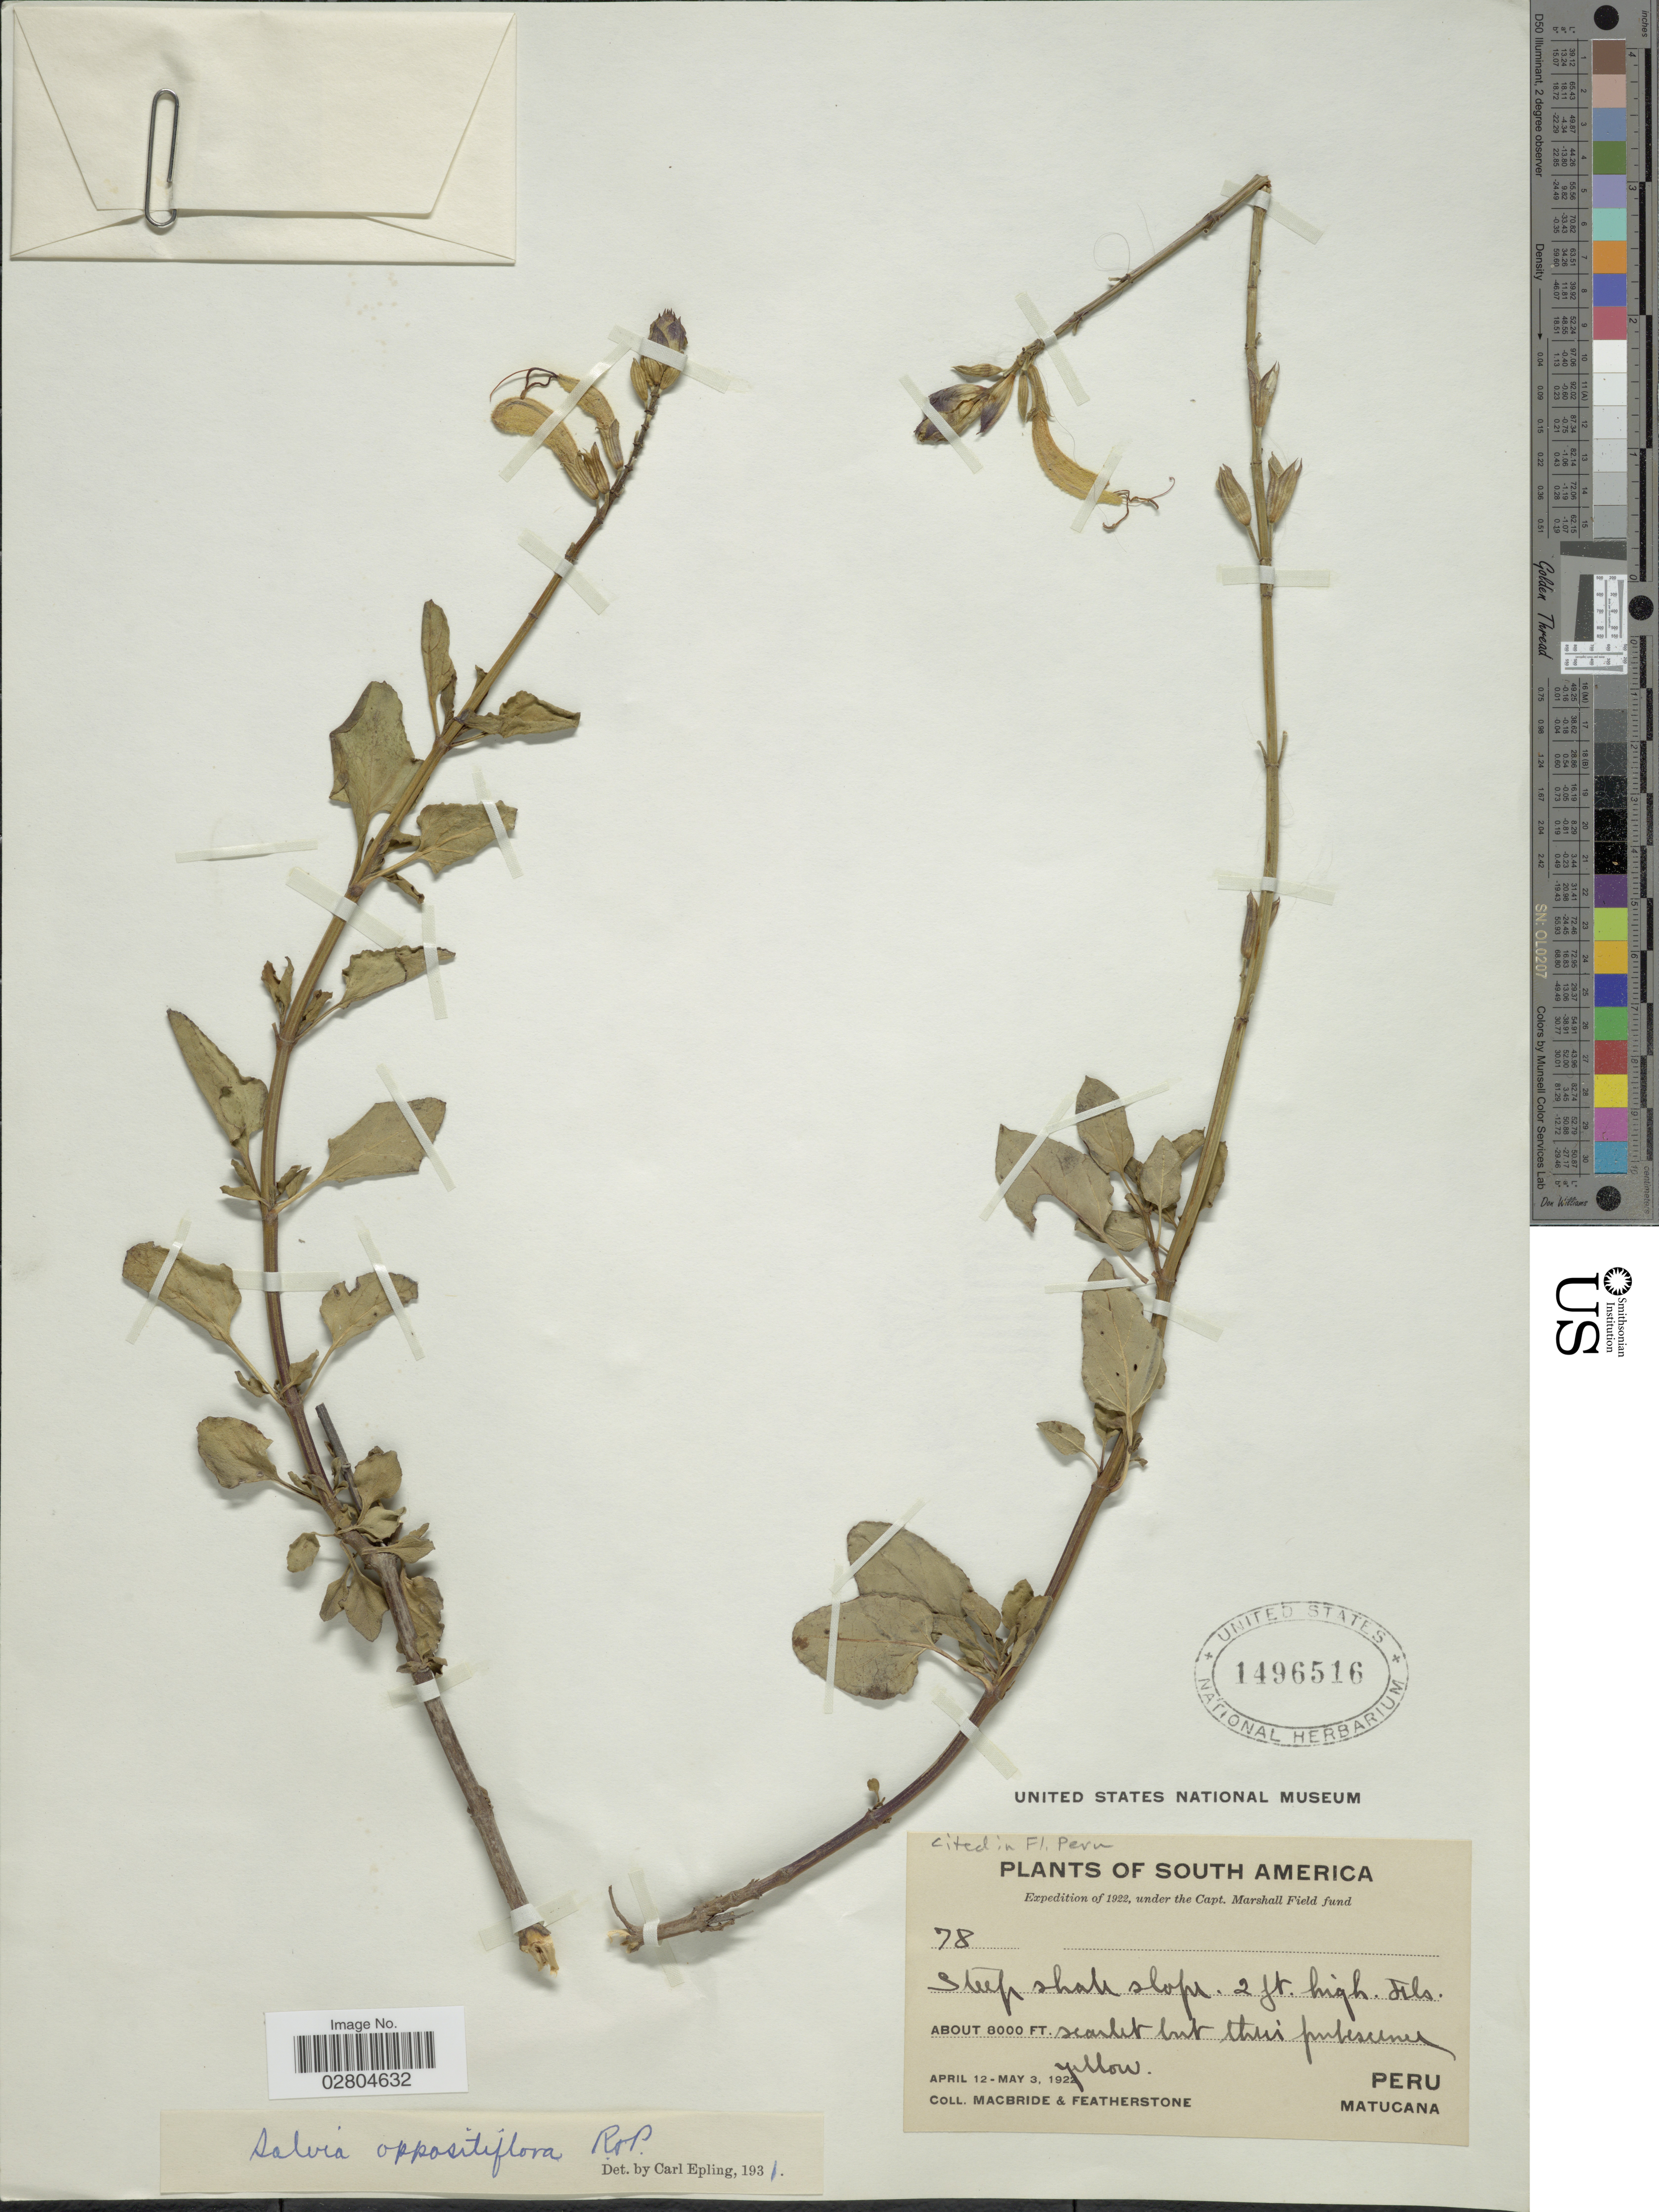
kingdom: Plantae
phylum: Tracheophyta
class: Magnoliopsida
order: Lamiales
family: Lamiaceae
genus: Salvia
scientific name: Salvia oppositiflora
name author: Ruiz & Pav.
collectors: Macbride, -- & -. Featherstone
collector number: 78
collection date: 1922-04-12/1922-05-03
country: Peru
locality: South America. Matucana.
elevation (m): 2438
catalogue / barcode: US 1496516